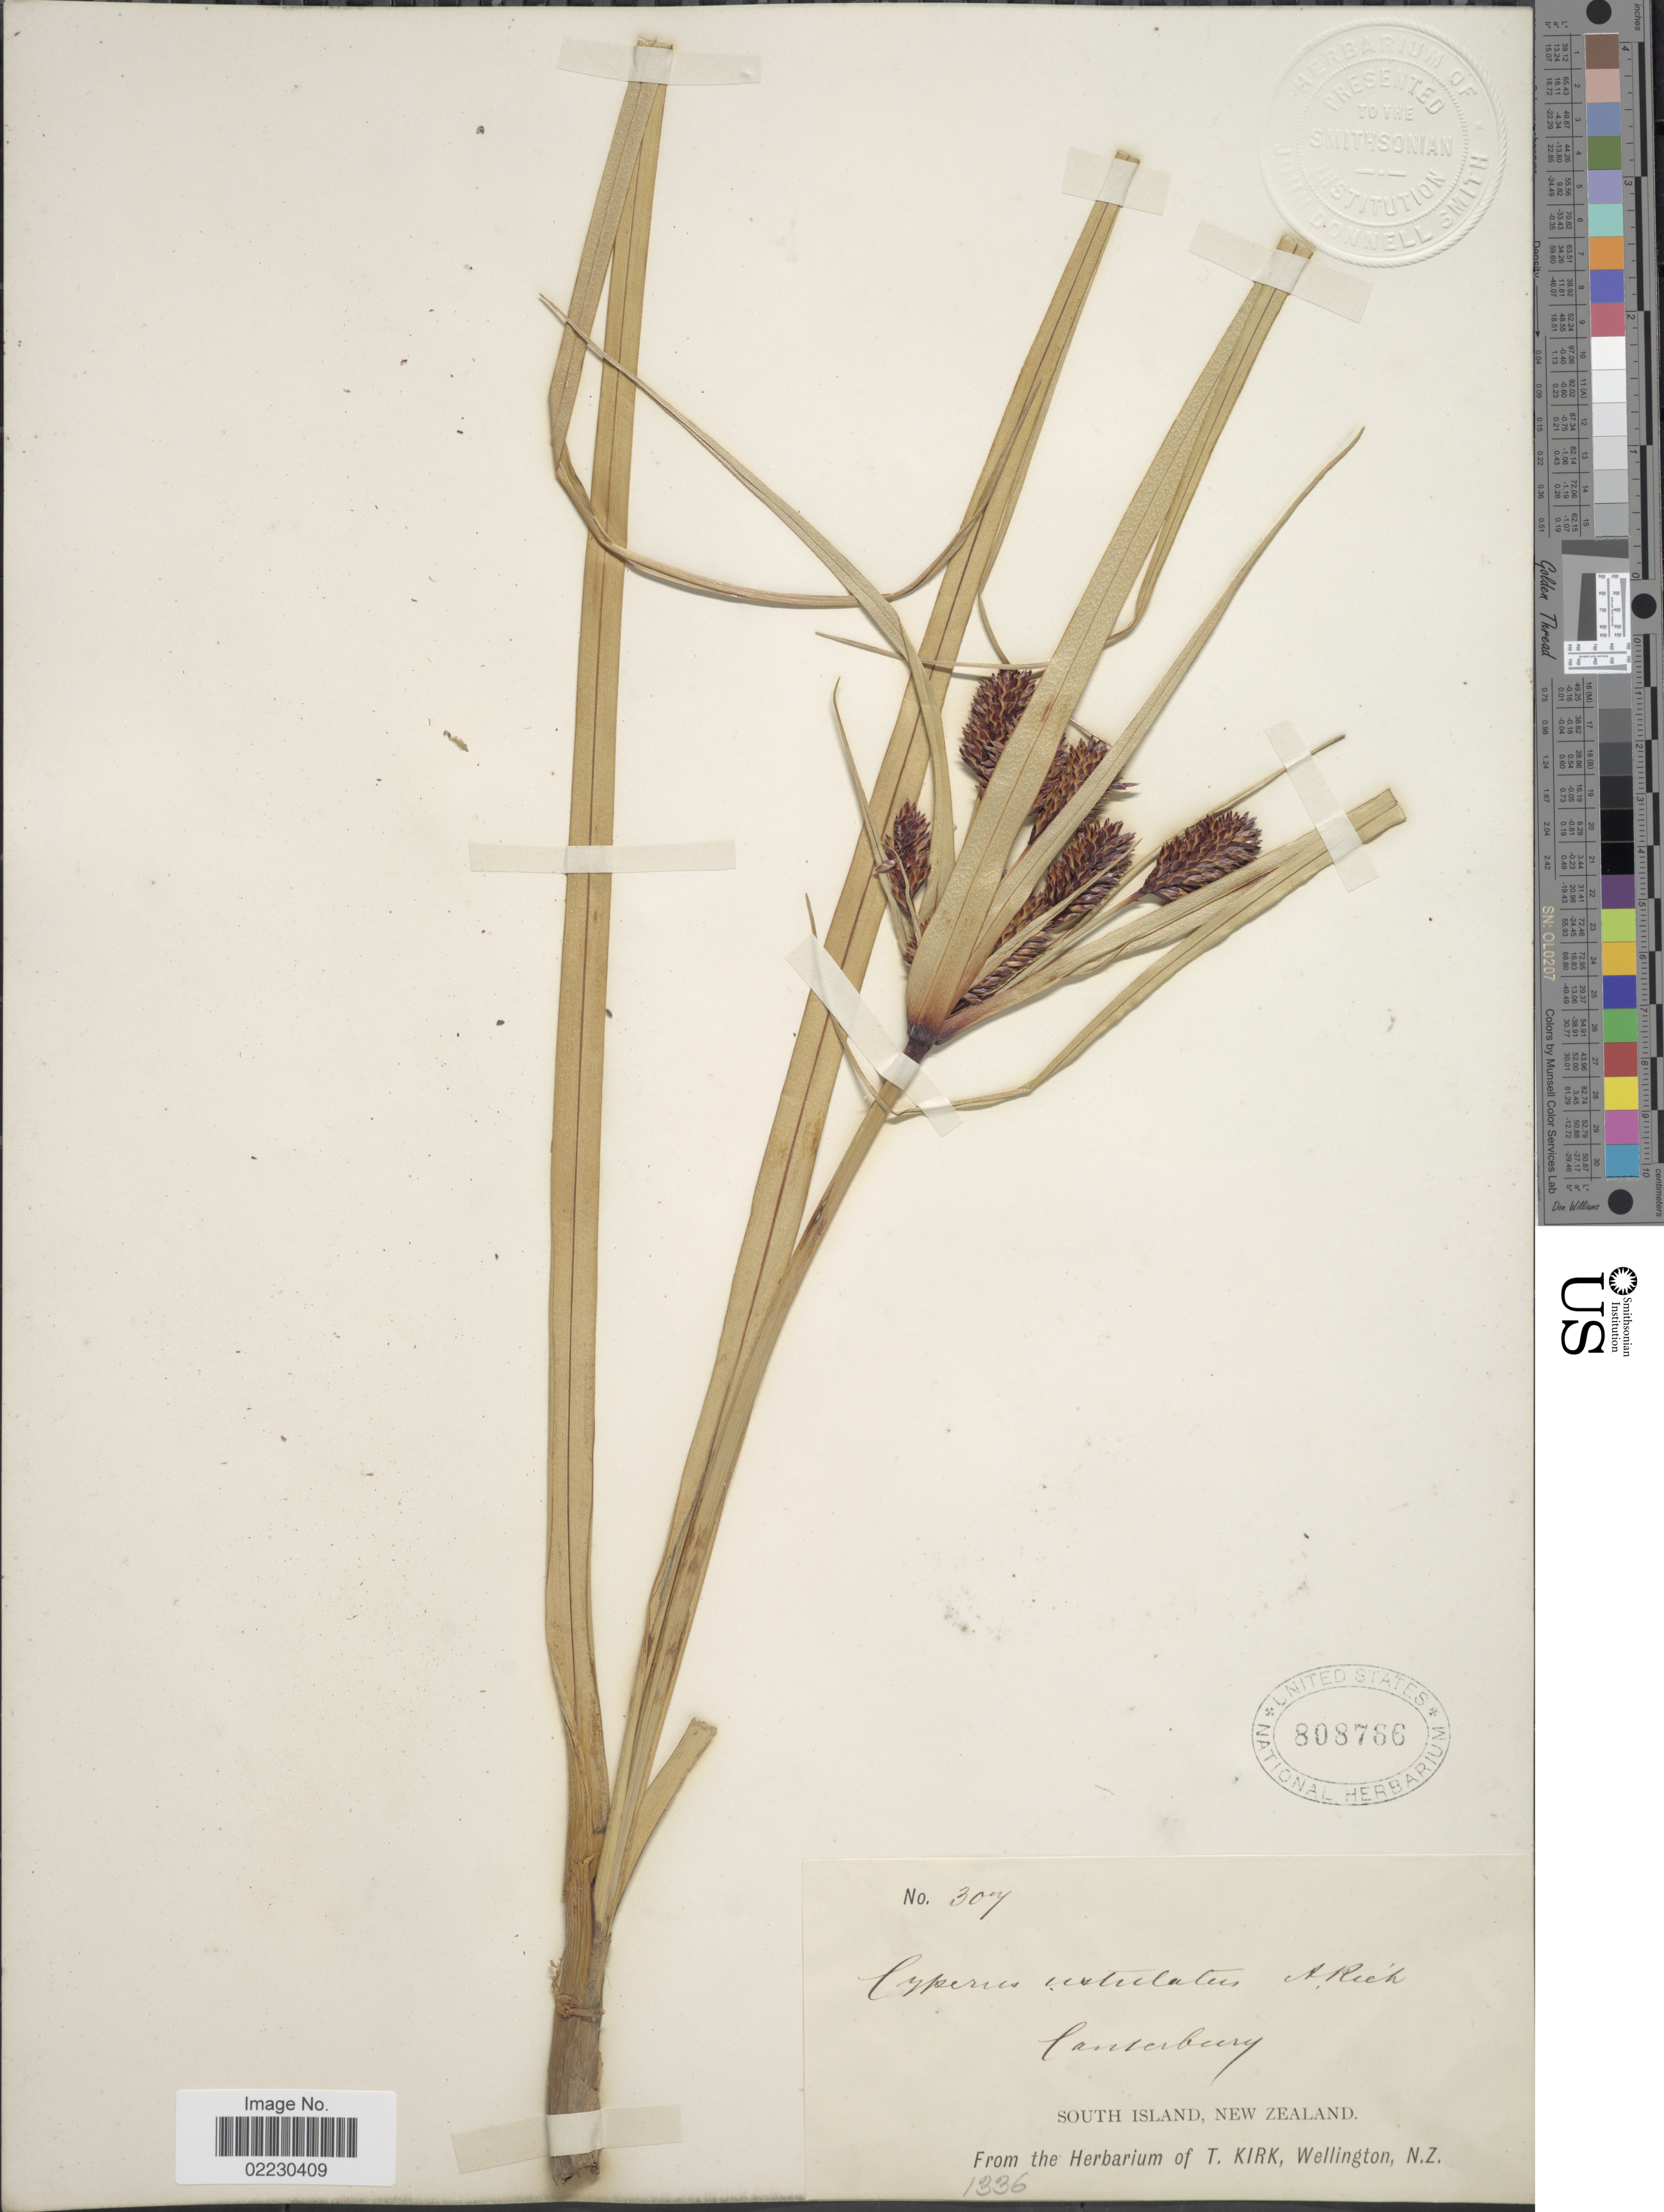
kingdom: Plantae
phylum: Tracheophyta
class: Liliopsida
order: Poales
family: Cyperaceae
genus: Cyperus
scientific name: Cyperus ustulatus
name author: A. Rich.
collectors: ex Herb. T. Kirk, Wellington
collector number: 307/1336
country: New Zealand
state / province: Canterbury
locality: South Island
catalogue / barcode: US 808766